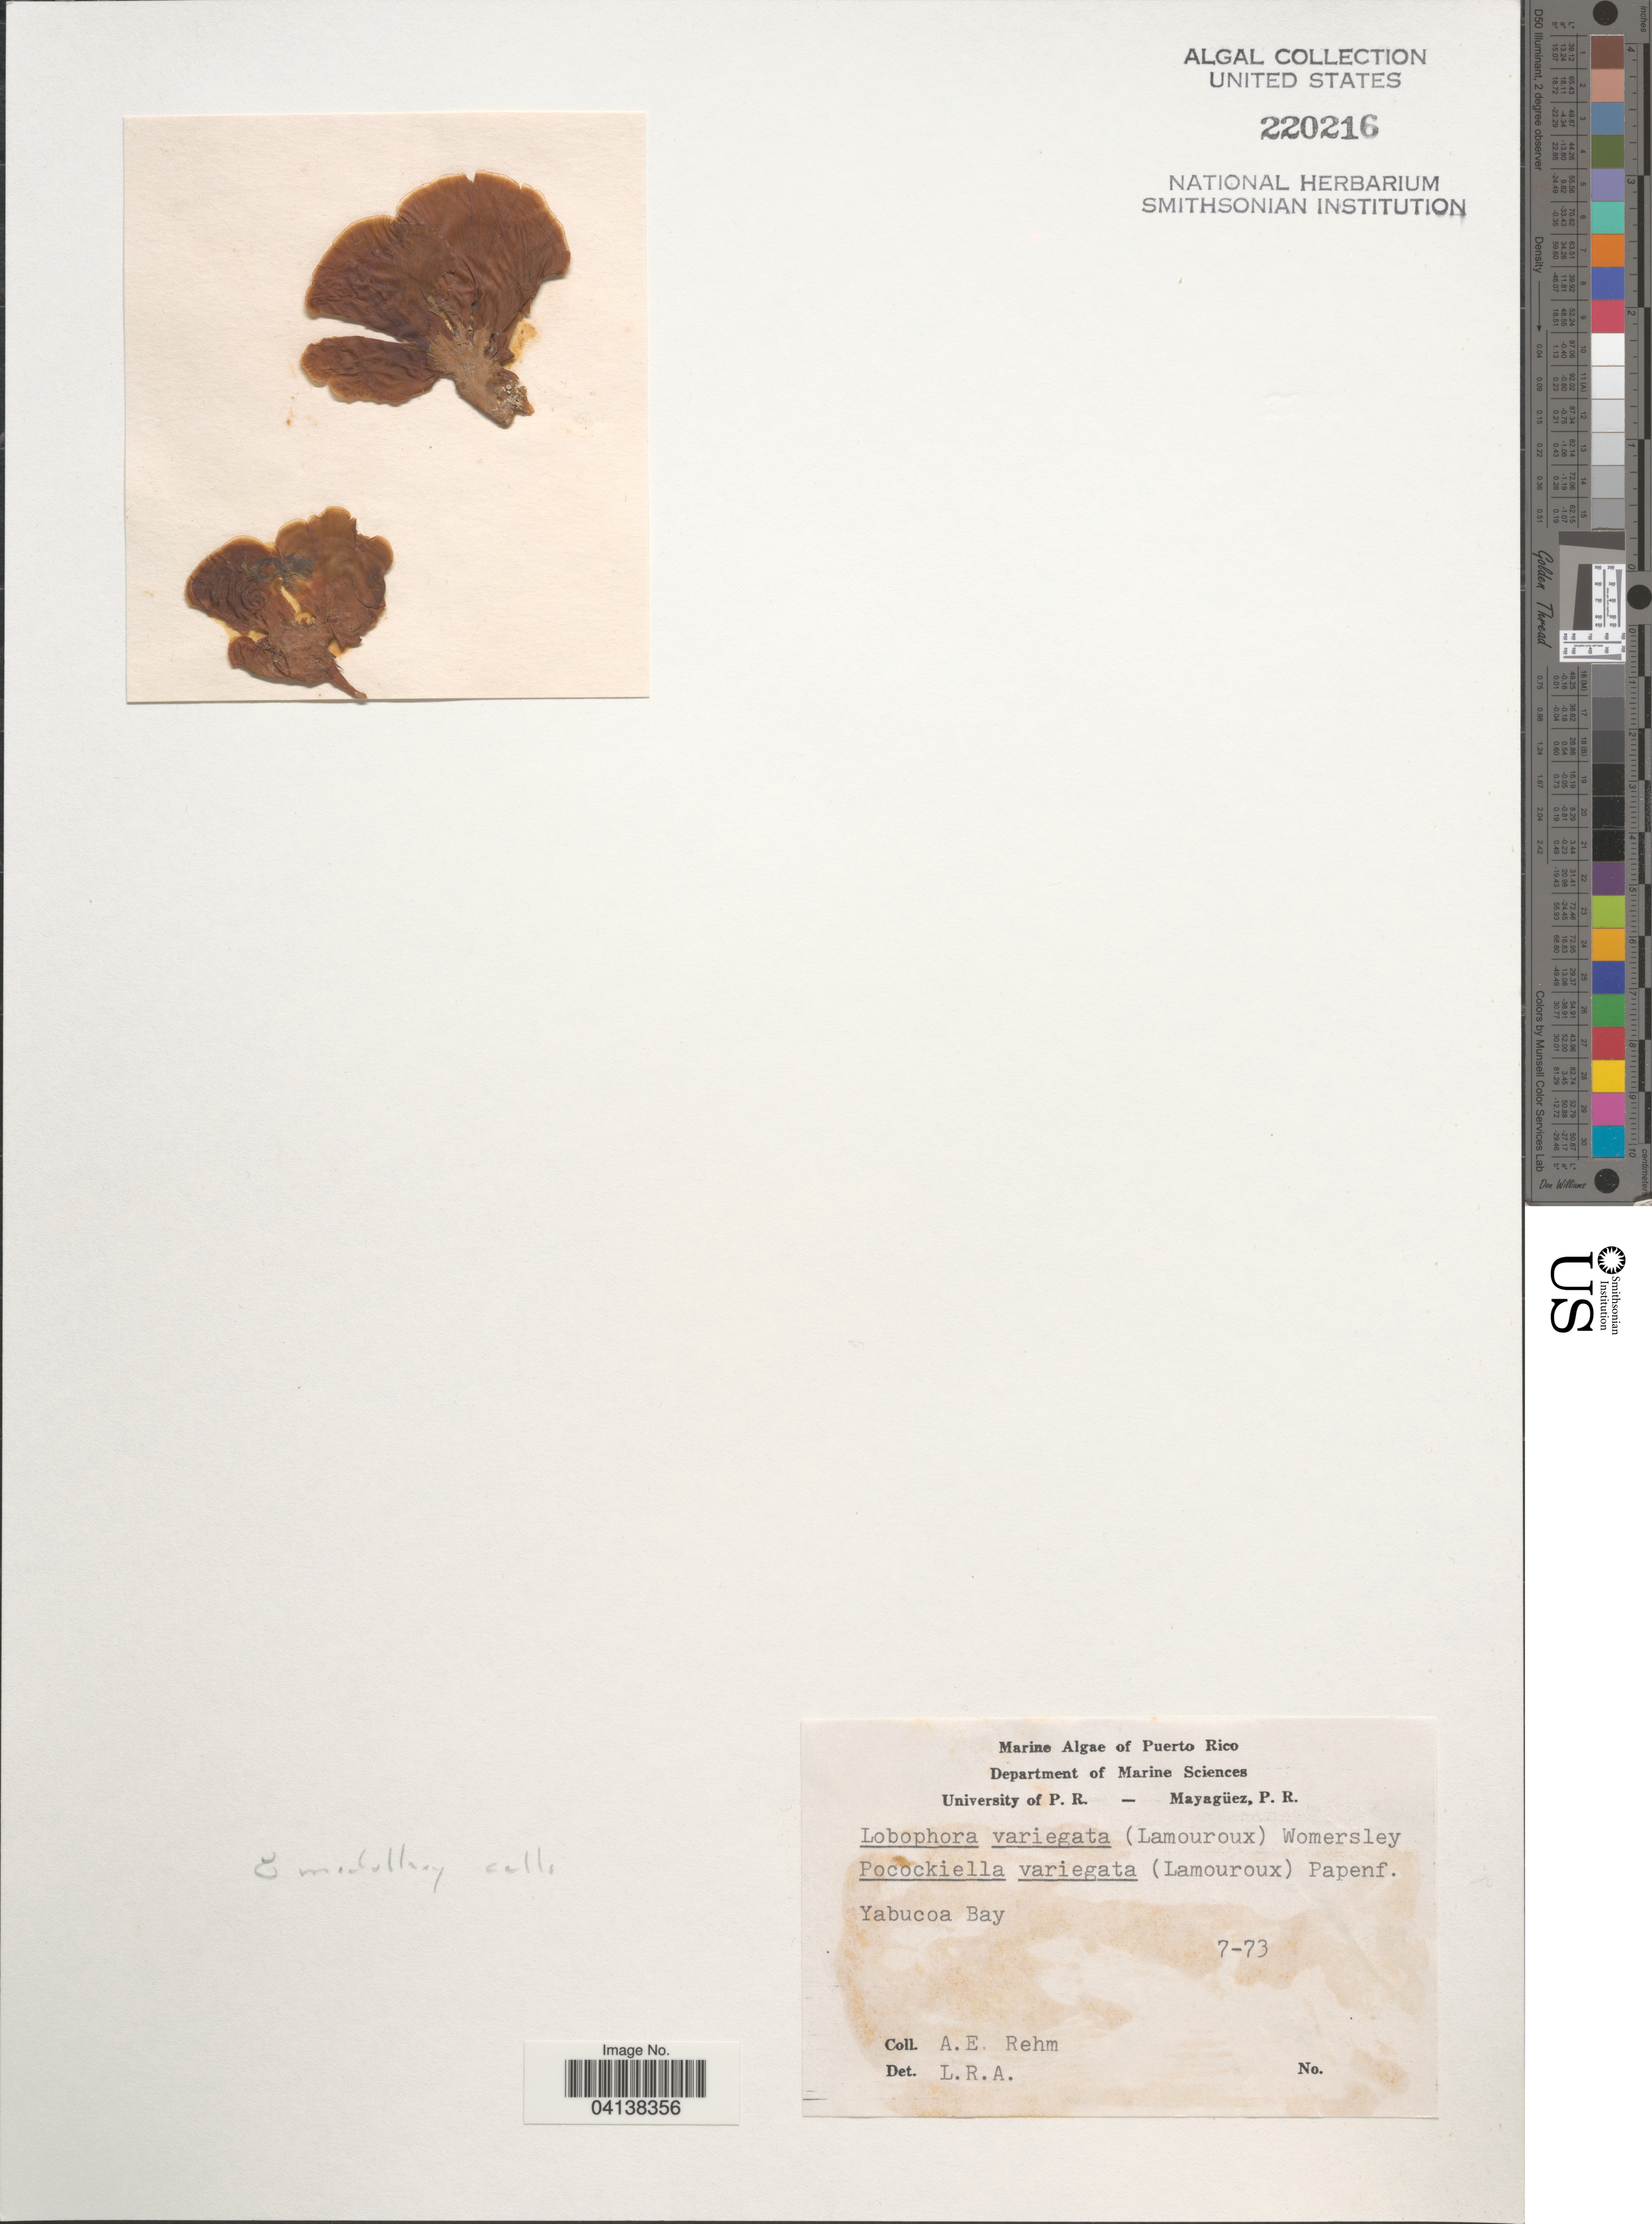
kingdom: Chromista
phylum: Ochrophyta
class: Phaeophyceae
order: Dictyotales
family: Dictyotaceae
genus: Lobophora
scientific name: Lobophora variegata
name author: (J.V.Lamouroux) Womersley & E.C. Oliveira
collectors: A. Rehm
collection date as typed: Transcribed d/m/y: /7/73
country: Puerto Rico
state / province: Yabucoa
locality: Yabucoa Bay.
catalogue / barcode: US 220216